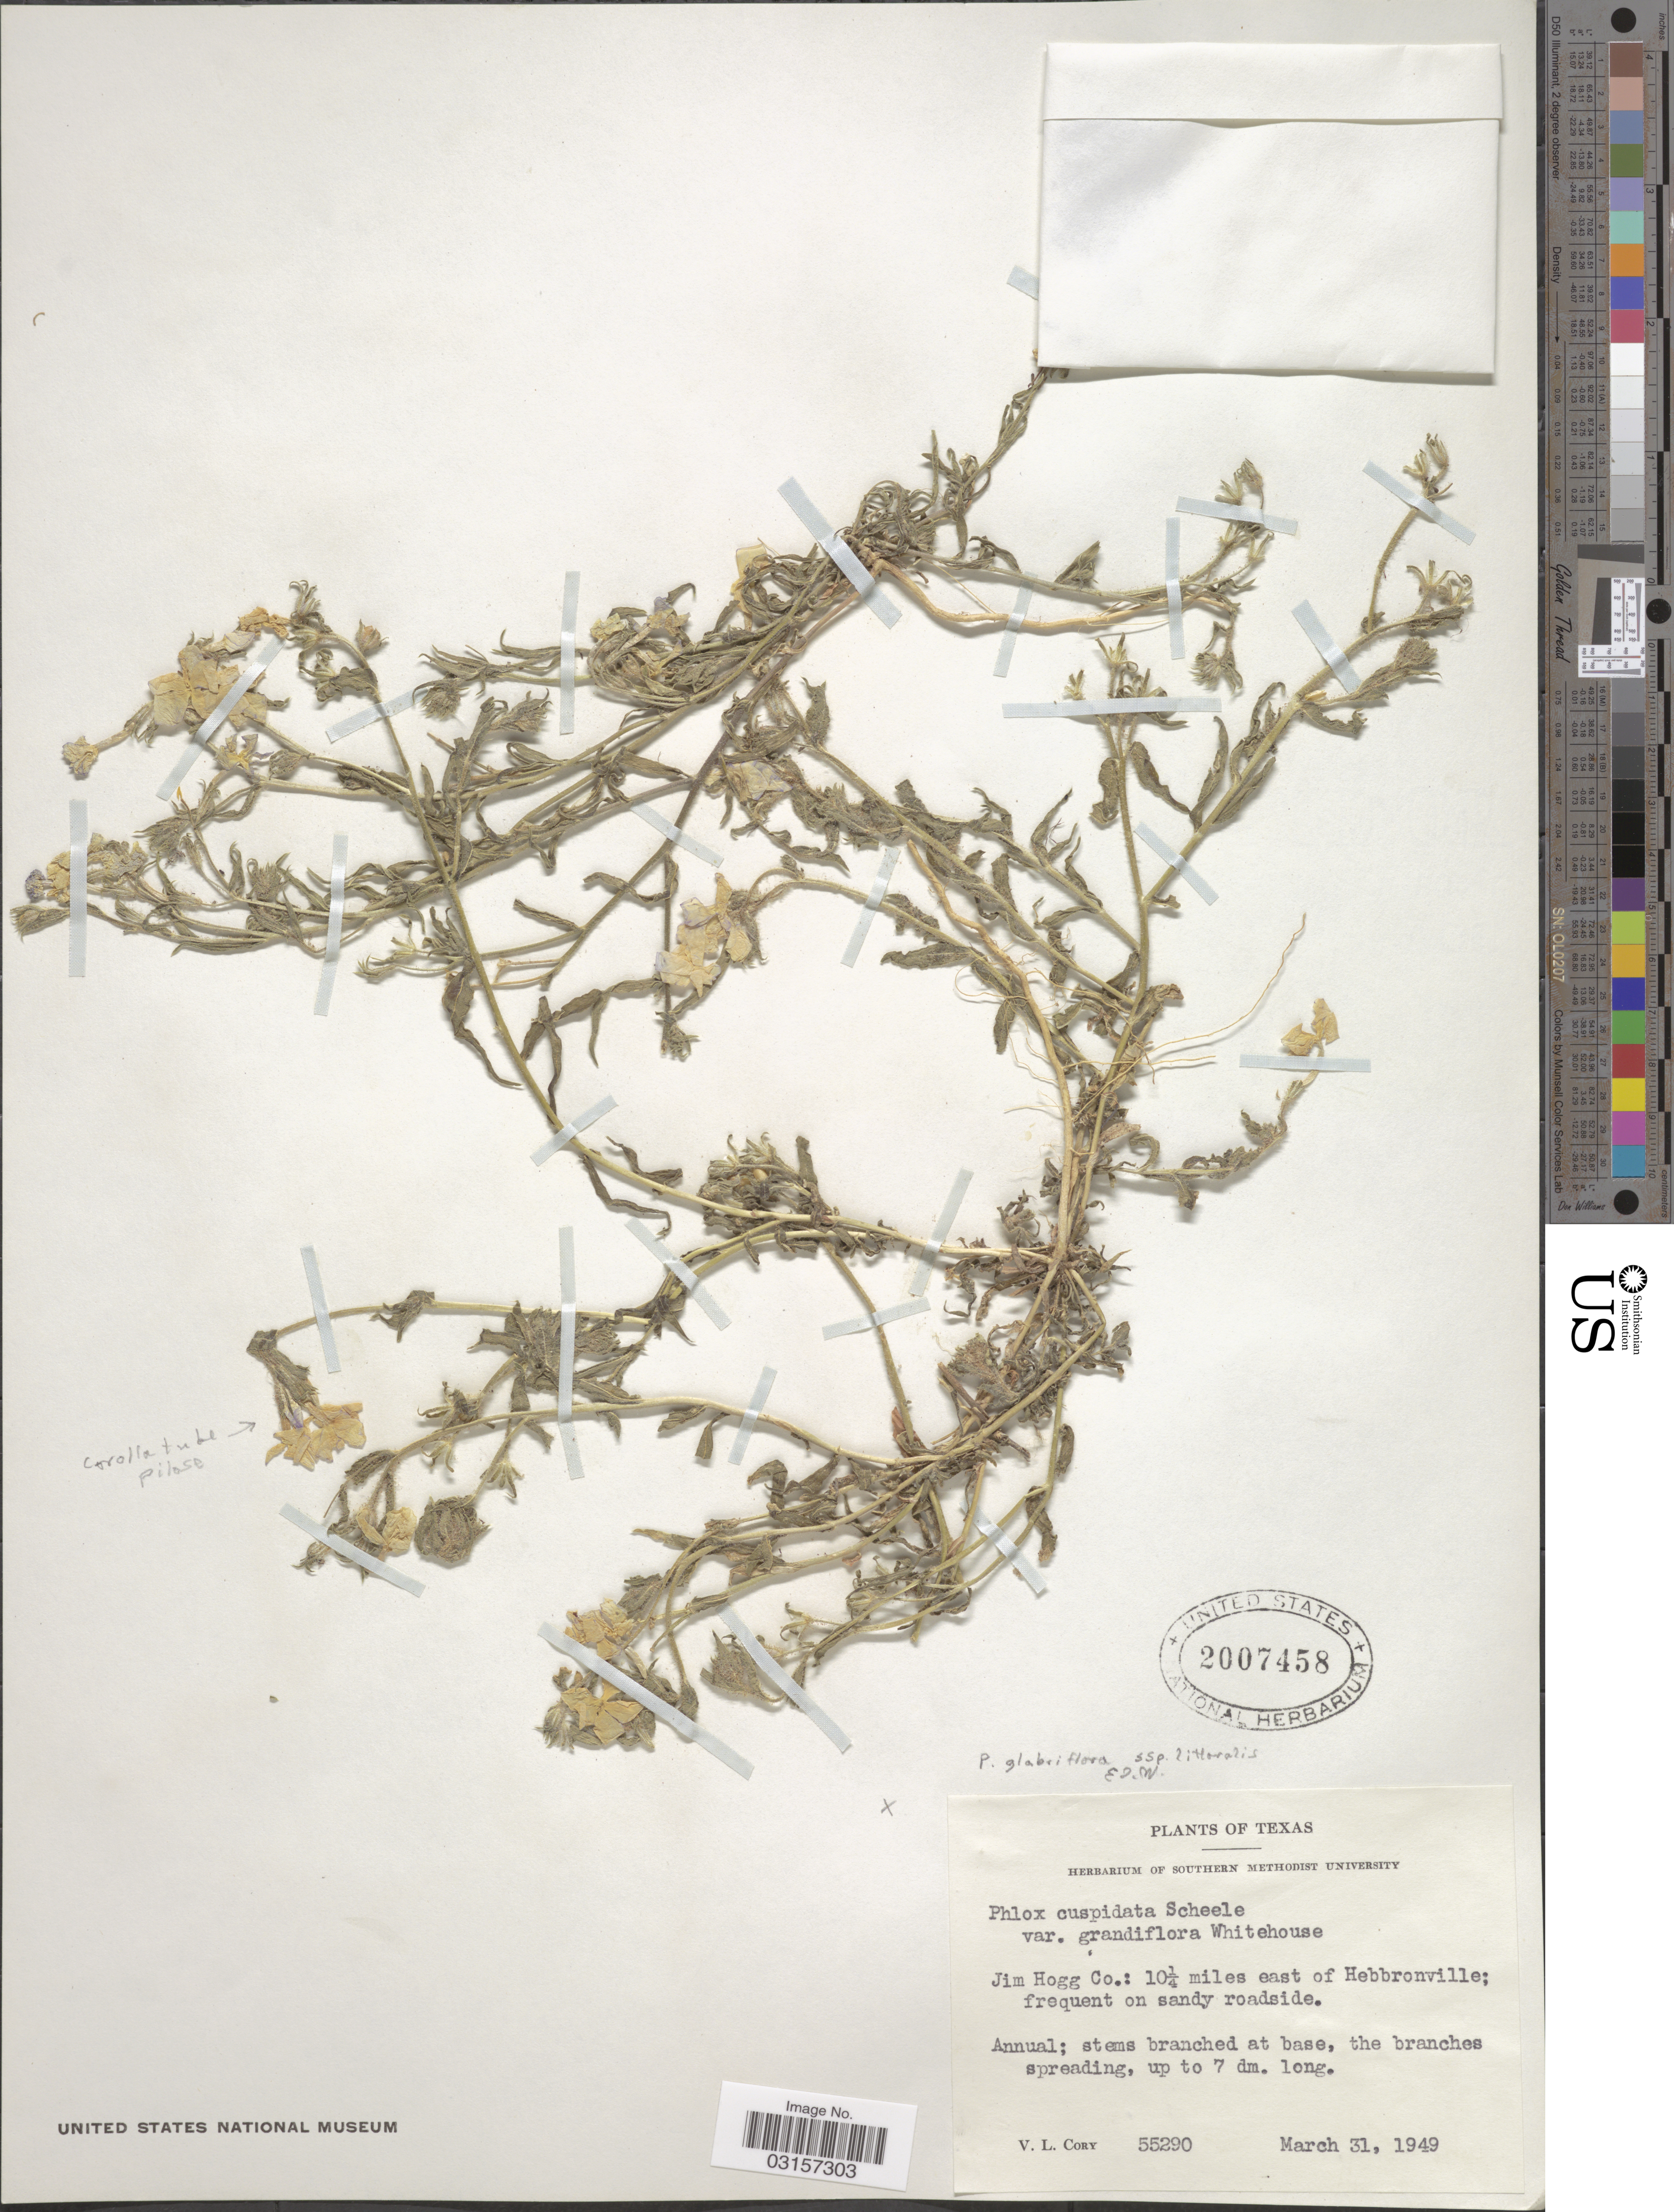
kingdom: Plantae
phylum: Tracheophyta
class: Magnoliopsida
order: Ericales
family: Polemoniaceae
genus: Phlox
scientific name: Phlox glabriflora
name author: (Brand) Whitehouse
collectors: V. Cory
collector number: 55290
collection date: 1949-03-31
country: United States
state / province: Texas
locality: Jim Hogg Co.: 10¼ miles east of Hebbronville; frequent on sandy roadside.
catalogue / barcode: US 2007458